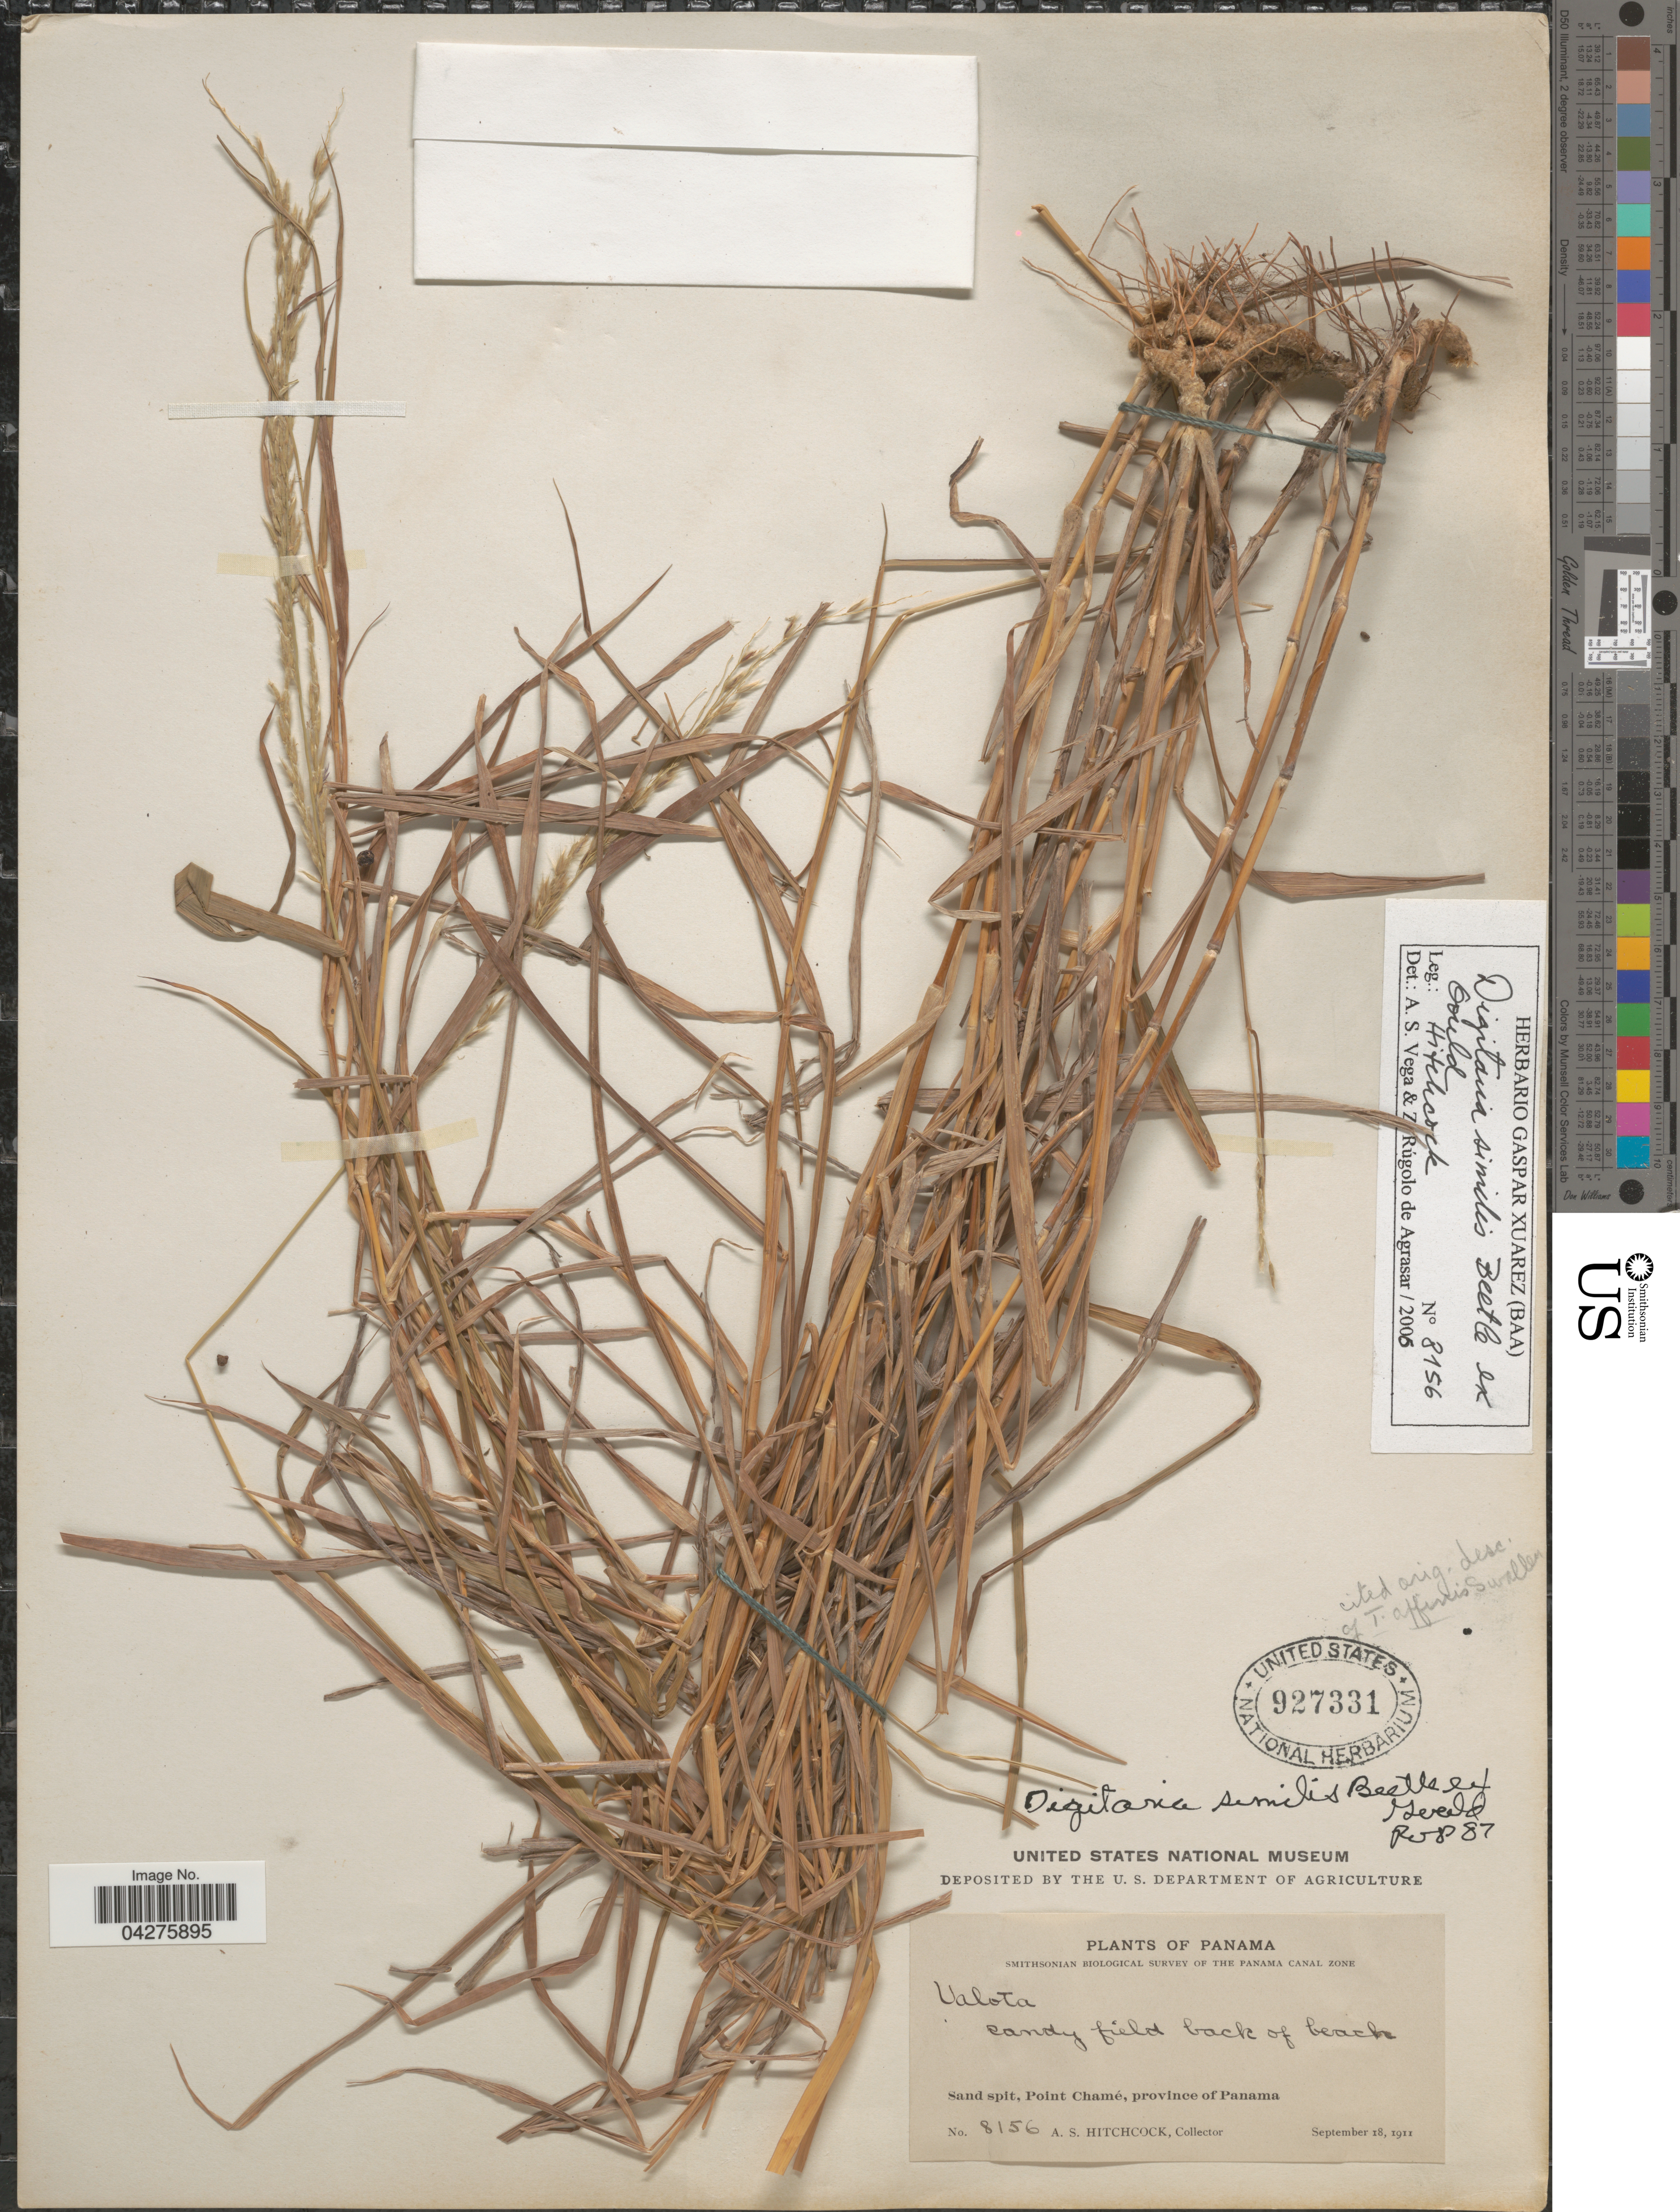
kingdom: Plantae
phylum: Tracheophyta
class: Liliopsida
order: Poales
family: Poaceae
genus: Digitaria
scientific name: Digitaria similis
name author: Beetle ex Gould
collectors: A. S. Hitchcock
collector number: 8156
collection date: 1911-09-18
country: Panama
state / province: Panamá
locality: Smithsonian Biological Survey of the Panama Canal Zone. Sand spit, Point Chamé.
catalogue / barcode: US 927331